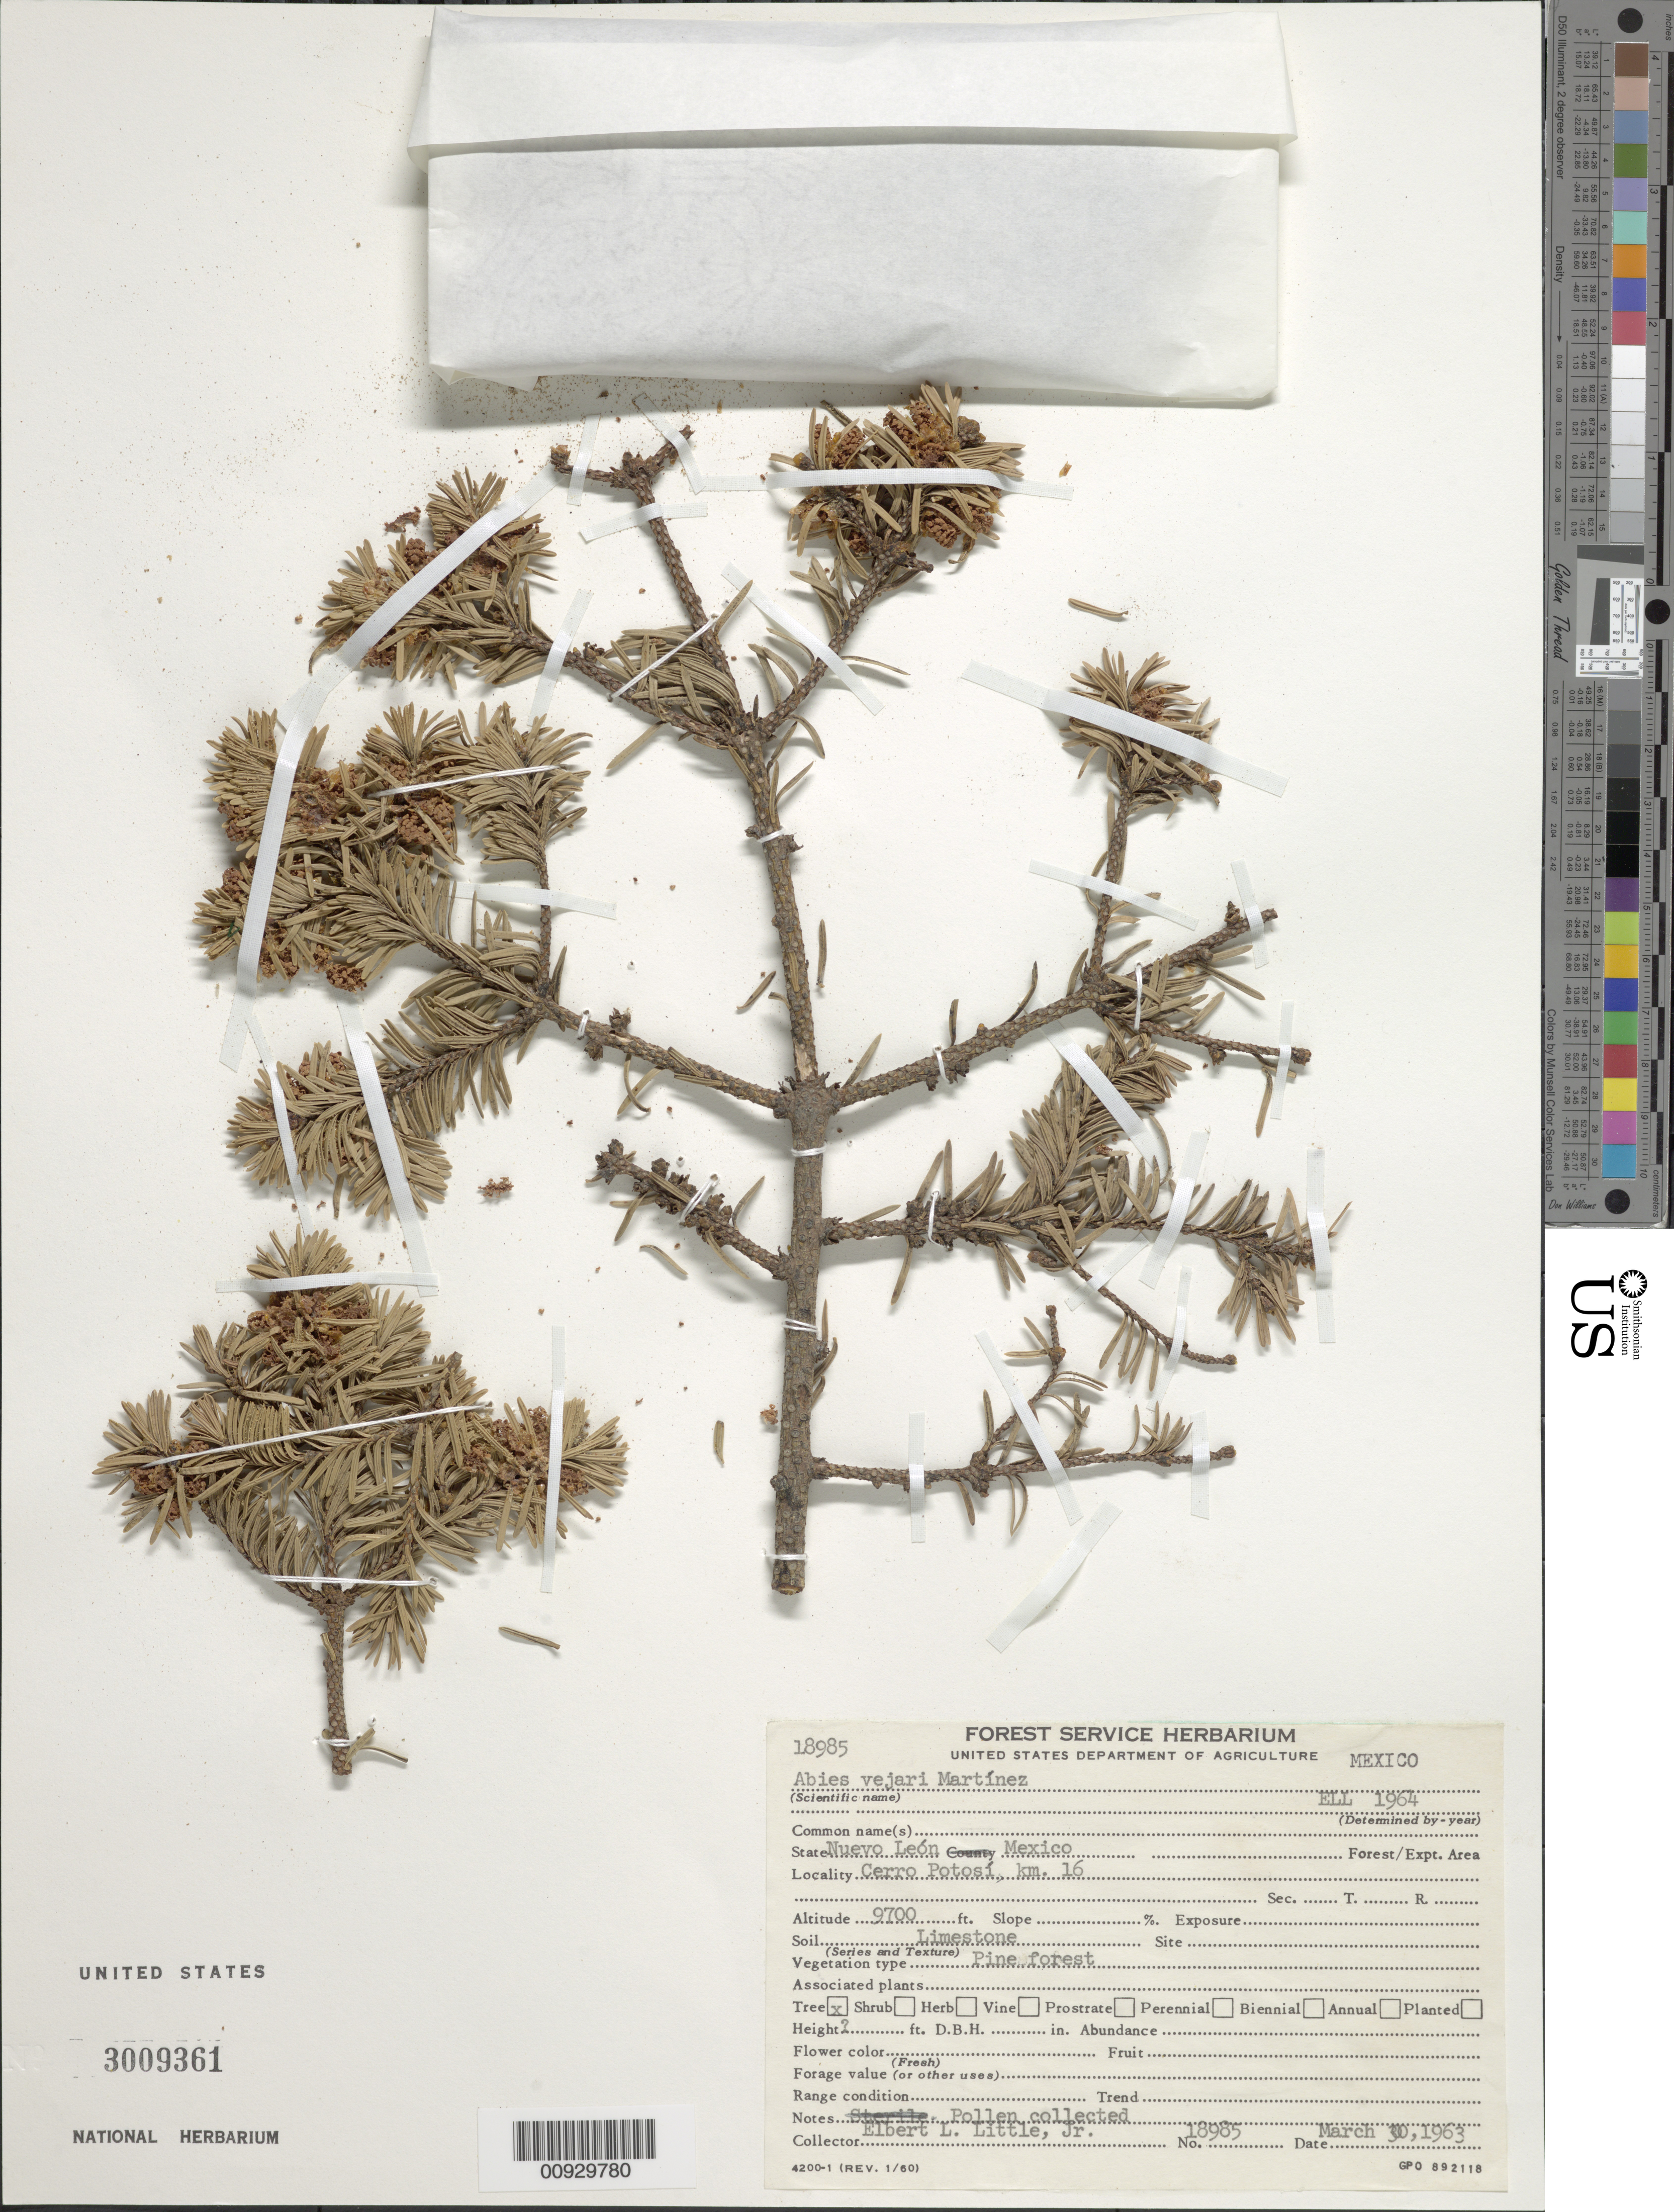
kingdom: Plantae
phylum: Tracheophyta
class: Pinopsida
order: Pinales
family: Pinaceae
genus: Abies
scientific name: Abies vejarii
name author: Martínez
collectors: E. L. Little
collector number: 18985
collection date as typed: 30 Mar 1963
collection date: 1963-03-30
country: Mexico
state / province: Nuevo León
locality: Cerro Potosí, km. 16.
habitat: Pine forest. Soil limestone.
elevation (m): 2957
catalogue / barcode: US 3009361